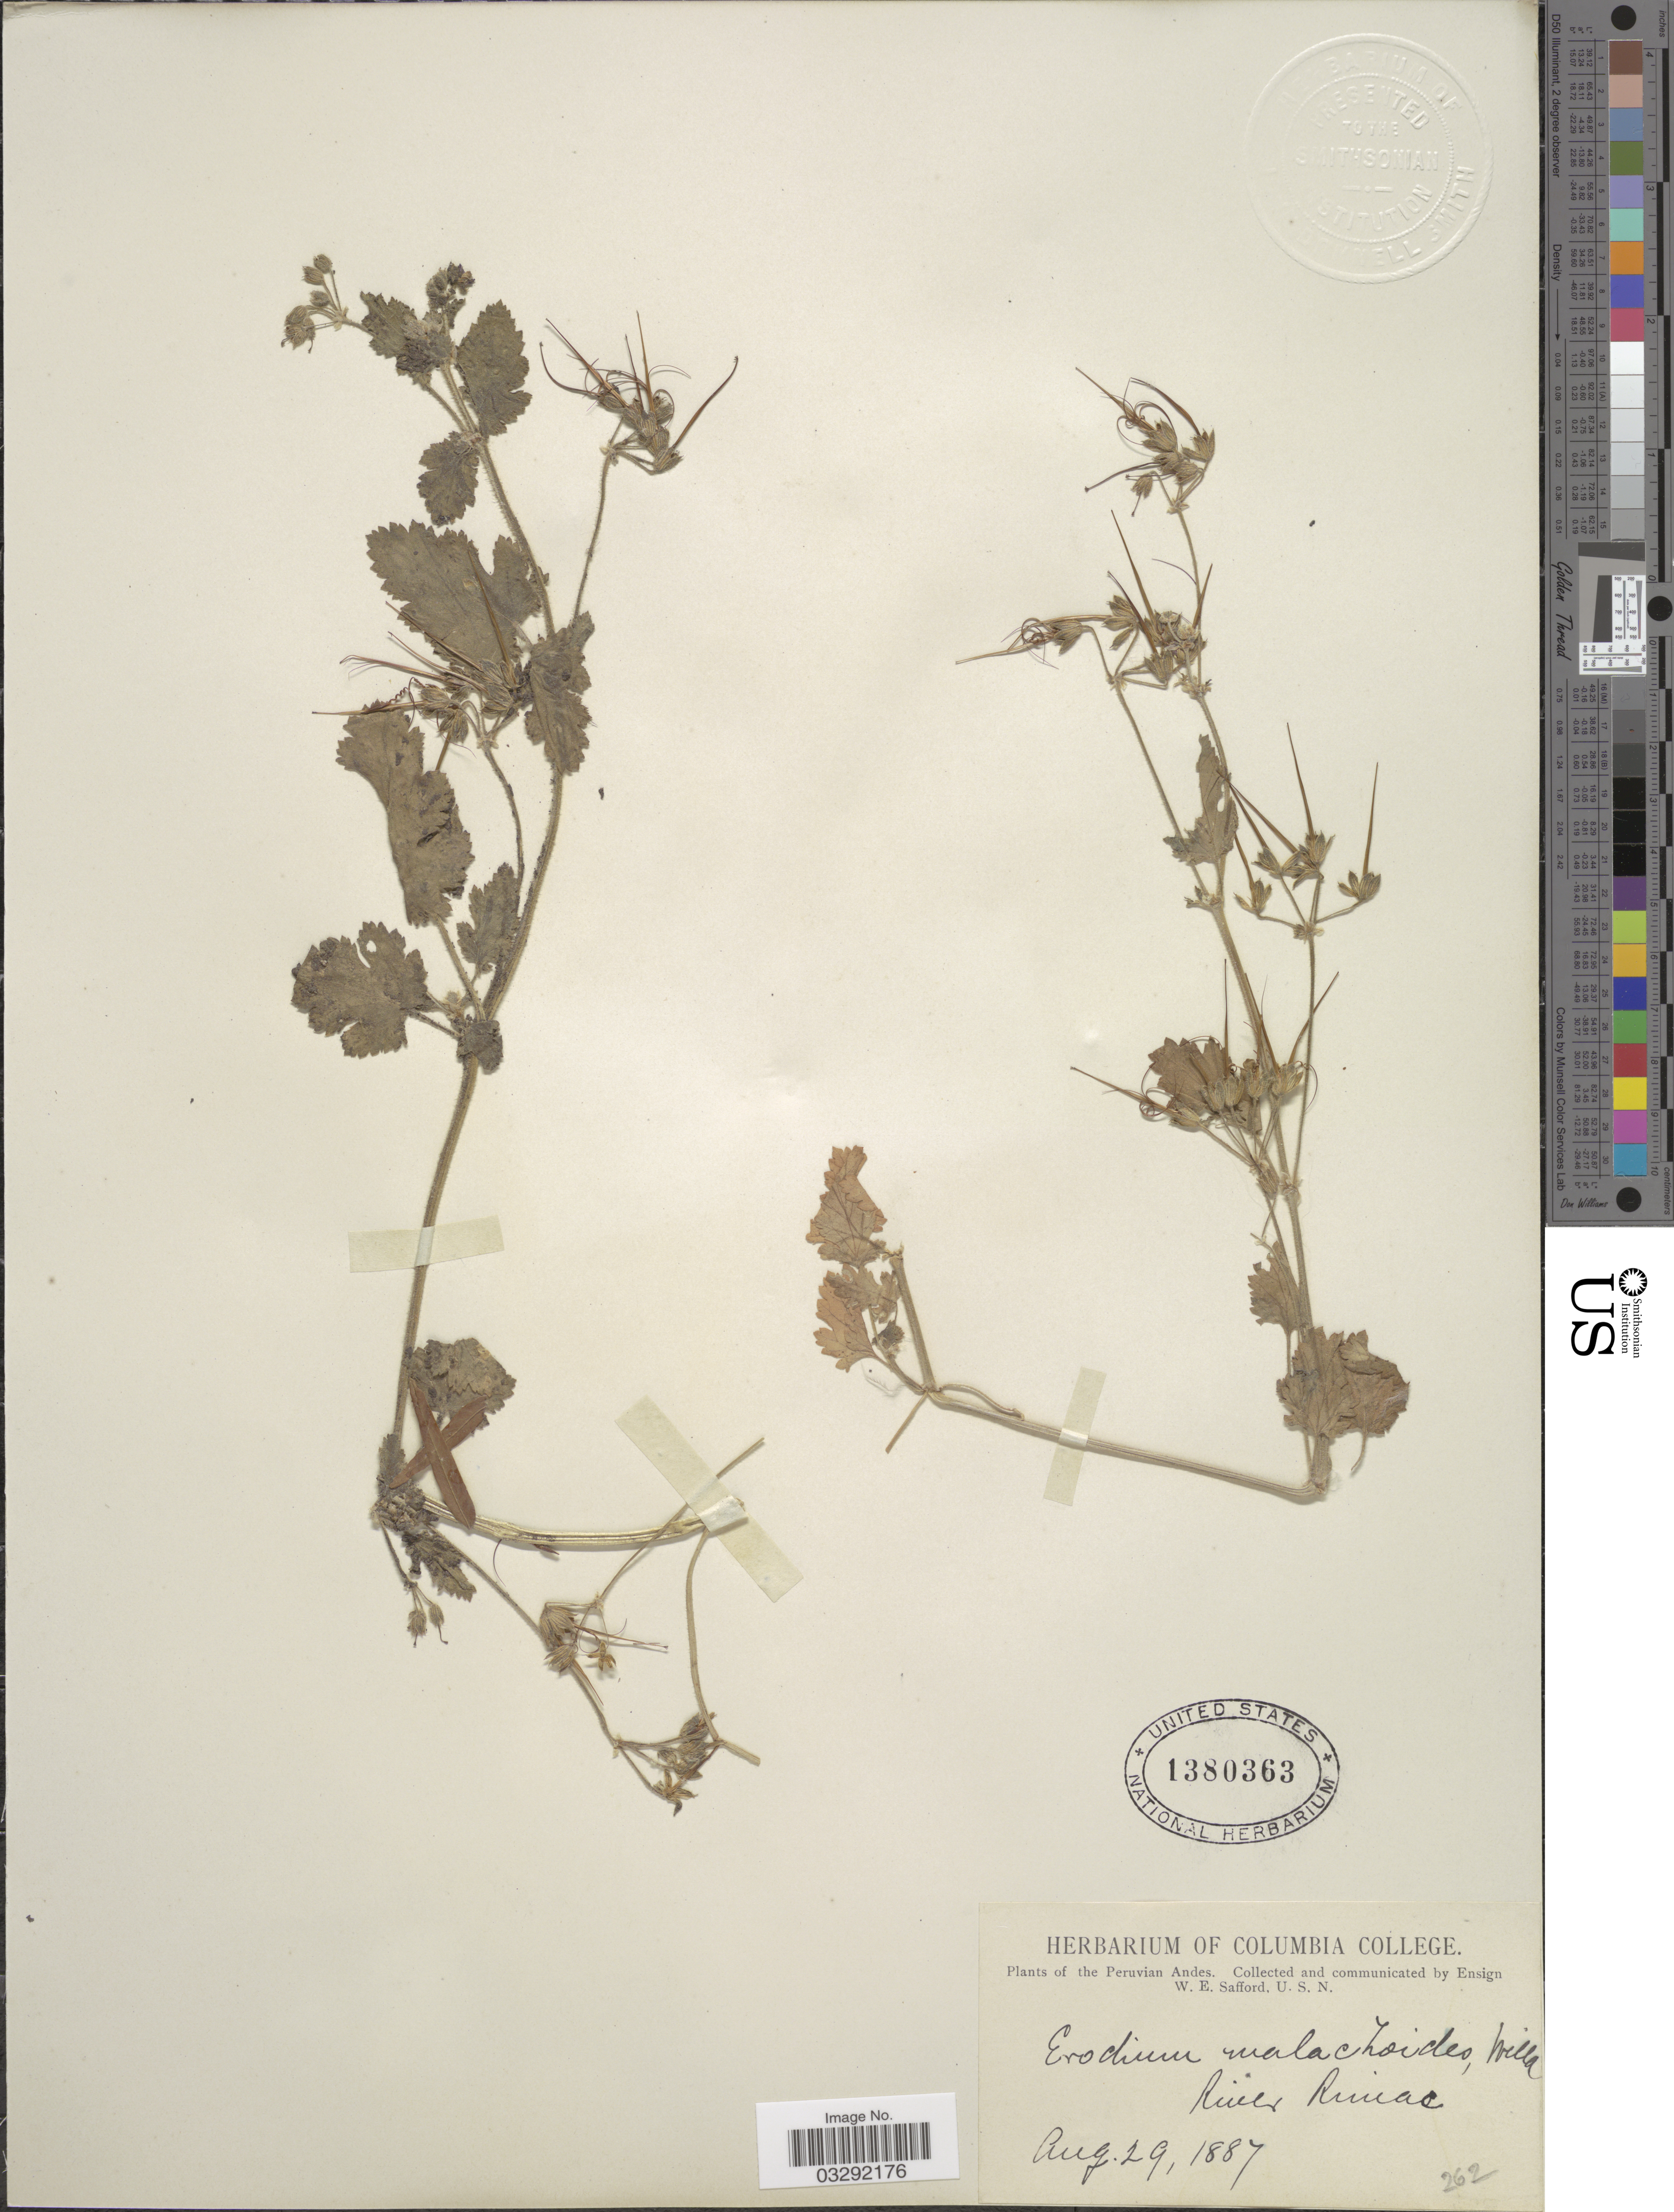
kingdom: Plantae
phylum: Tracheophyta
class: Magnoliopsida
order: Geraniales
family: Geraniaceae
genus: Erodium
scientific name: Erodium malacoides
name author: (L.) L'Hér.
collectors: W. E. Safford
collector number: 262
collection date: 1887-08-29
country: Peru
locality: Peruvian Andes. River Rimac.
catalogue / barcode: US 1380363